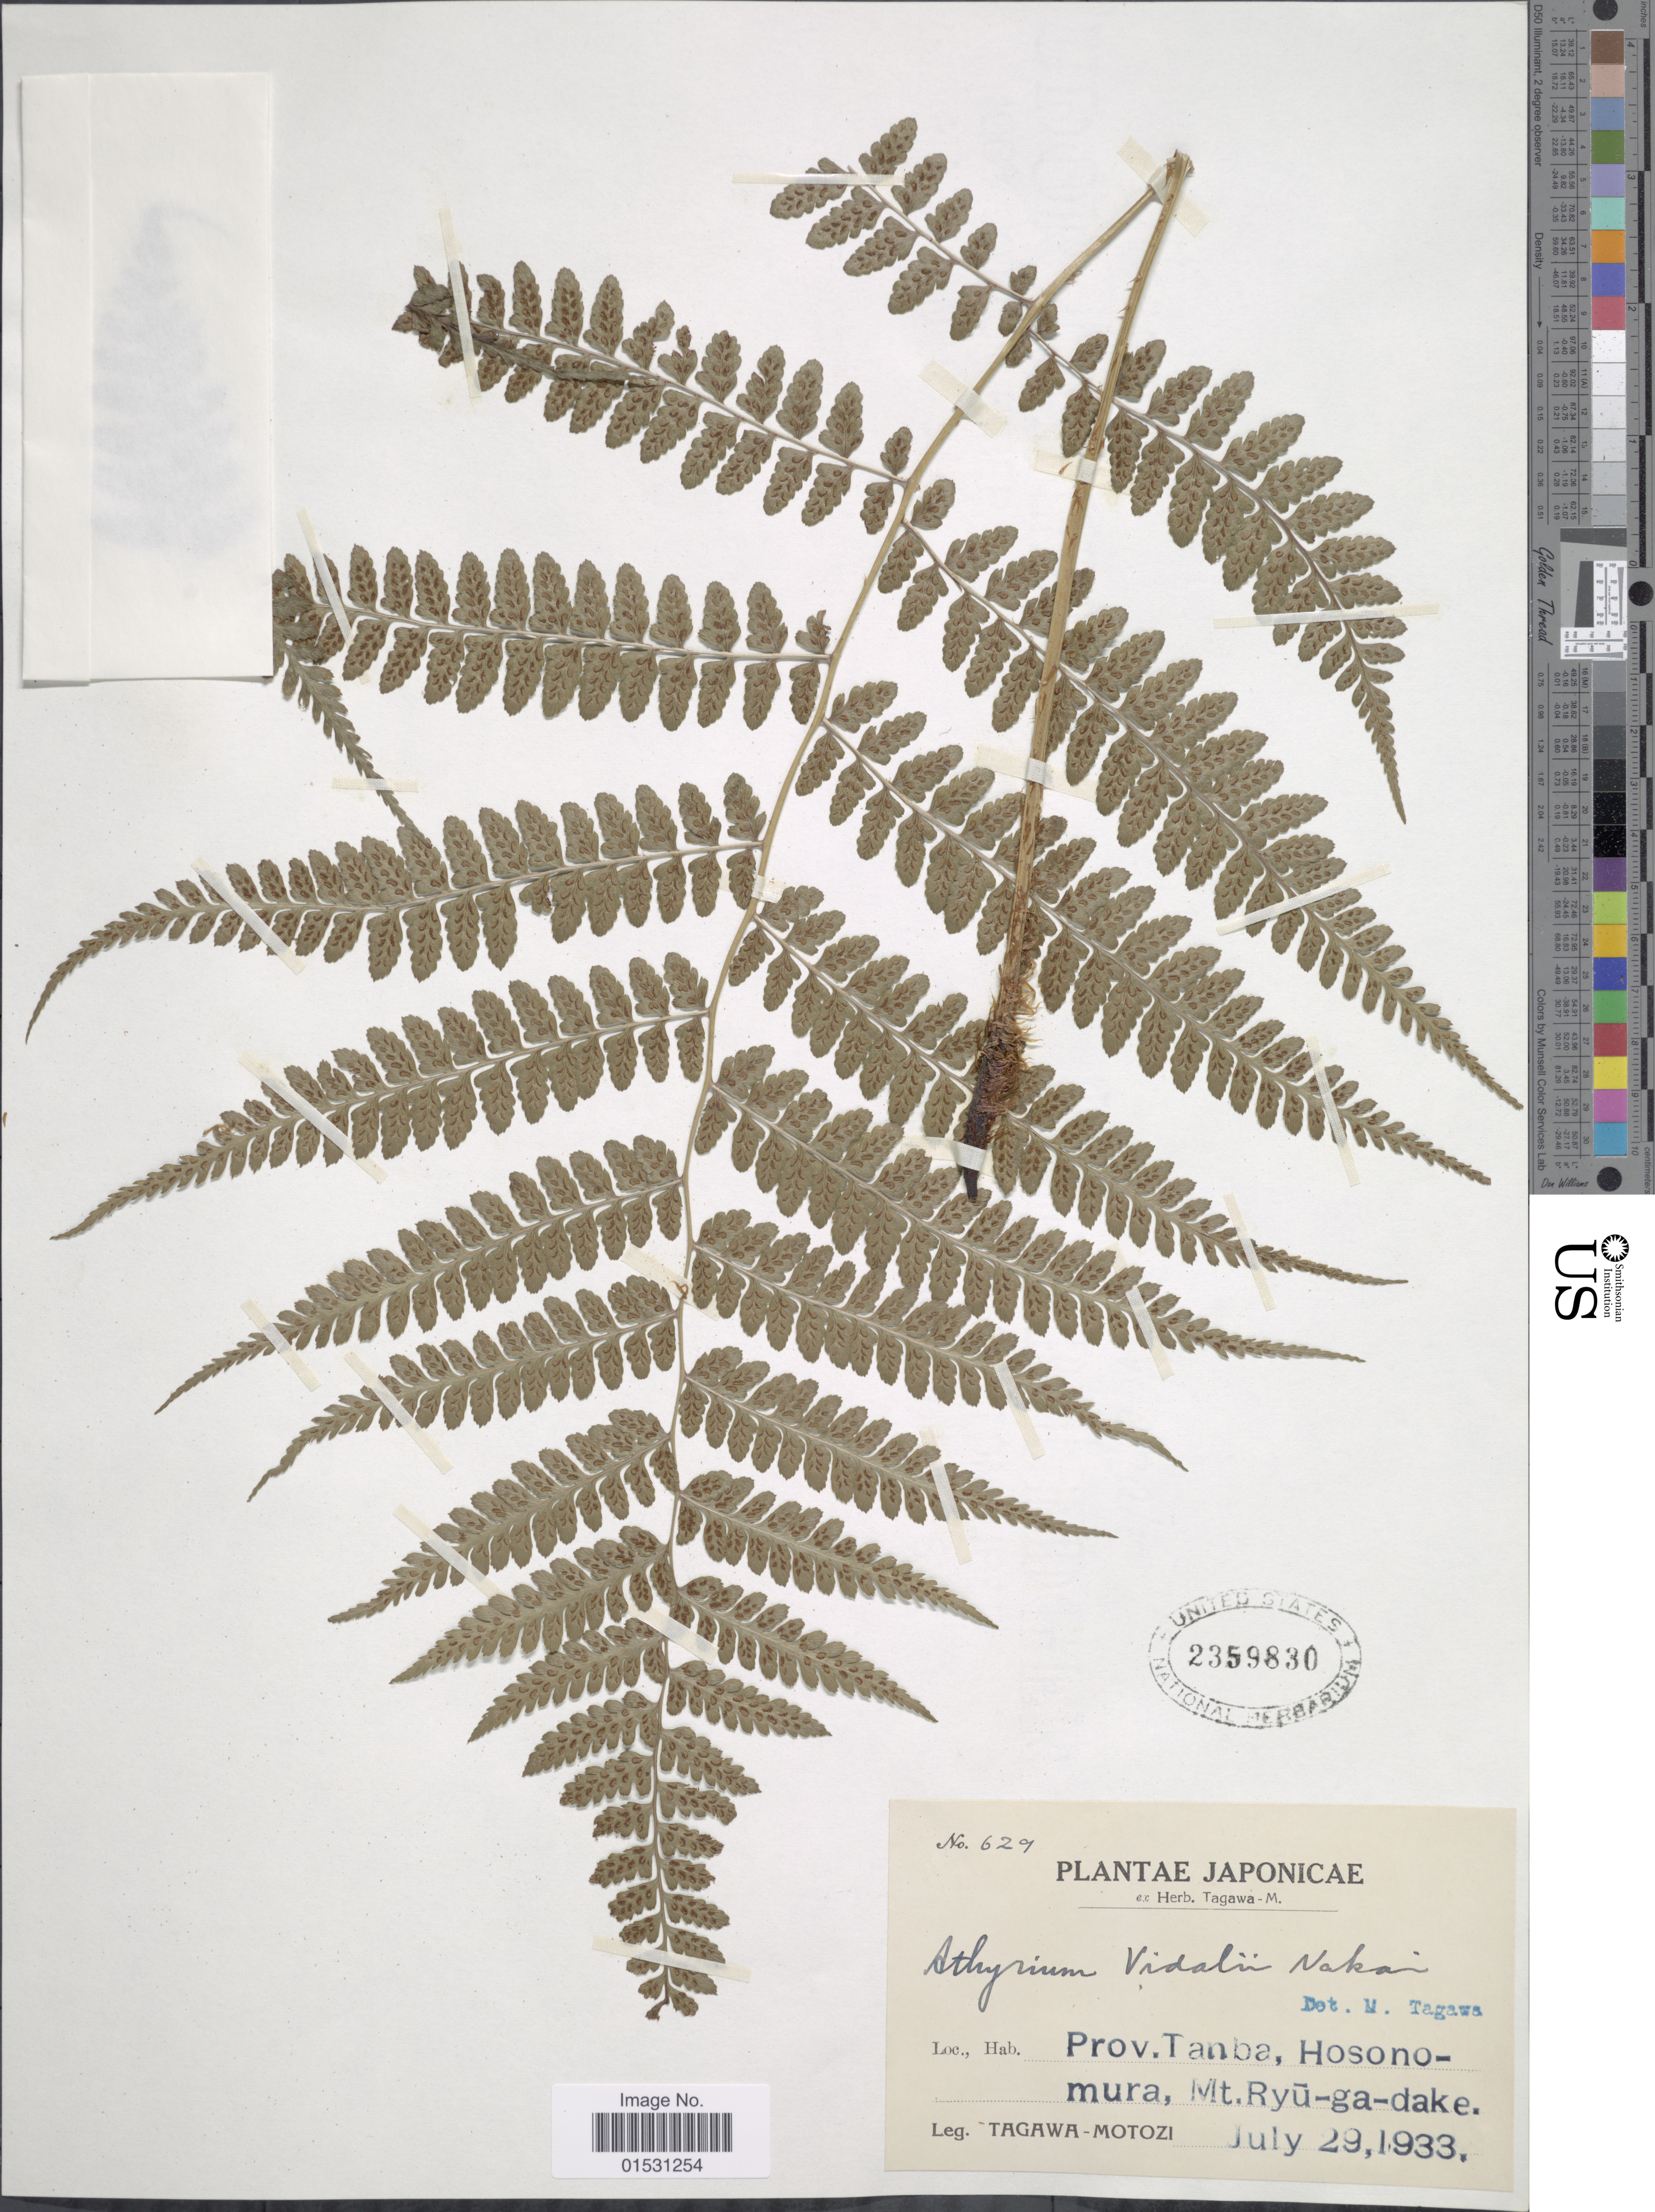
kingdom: Plantae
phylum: Tracheophyta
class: Polypodiopsida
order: Polypodiales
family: Athyriaceae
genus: Athyrium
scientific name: Athyrium vidalii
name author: (Franch. & Sav.) Nakai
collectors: M. Tagawa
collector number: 629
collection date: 1933-07-29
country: Japan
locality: Japonicae. Prov. Tanba, Hosonomura, Mt. Ryu-ga-dake.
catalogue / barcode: US 2359830